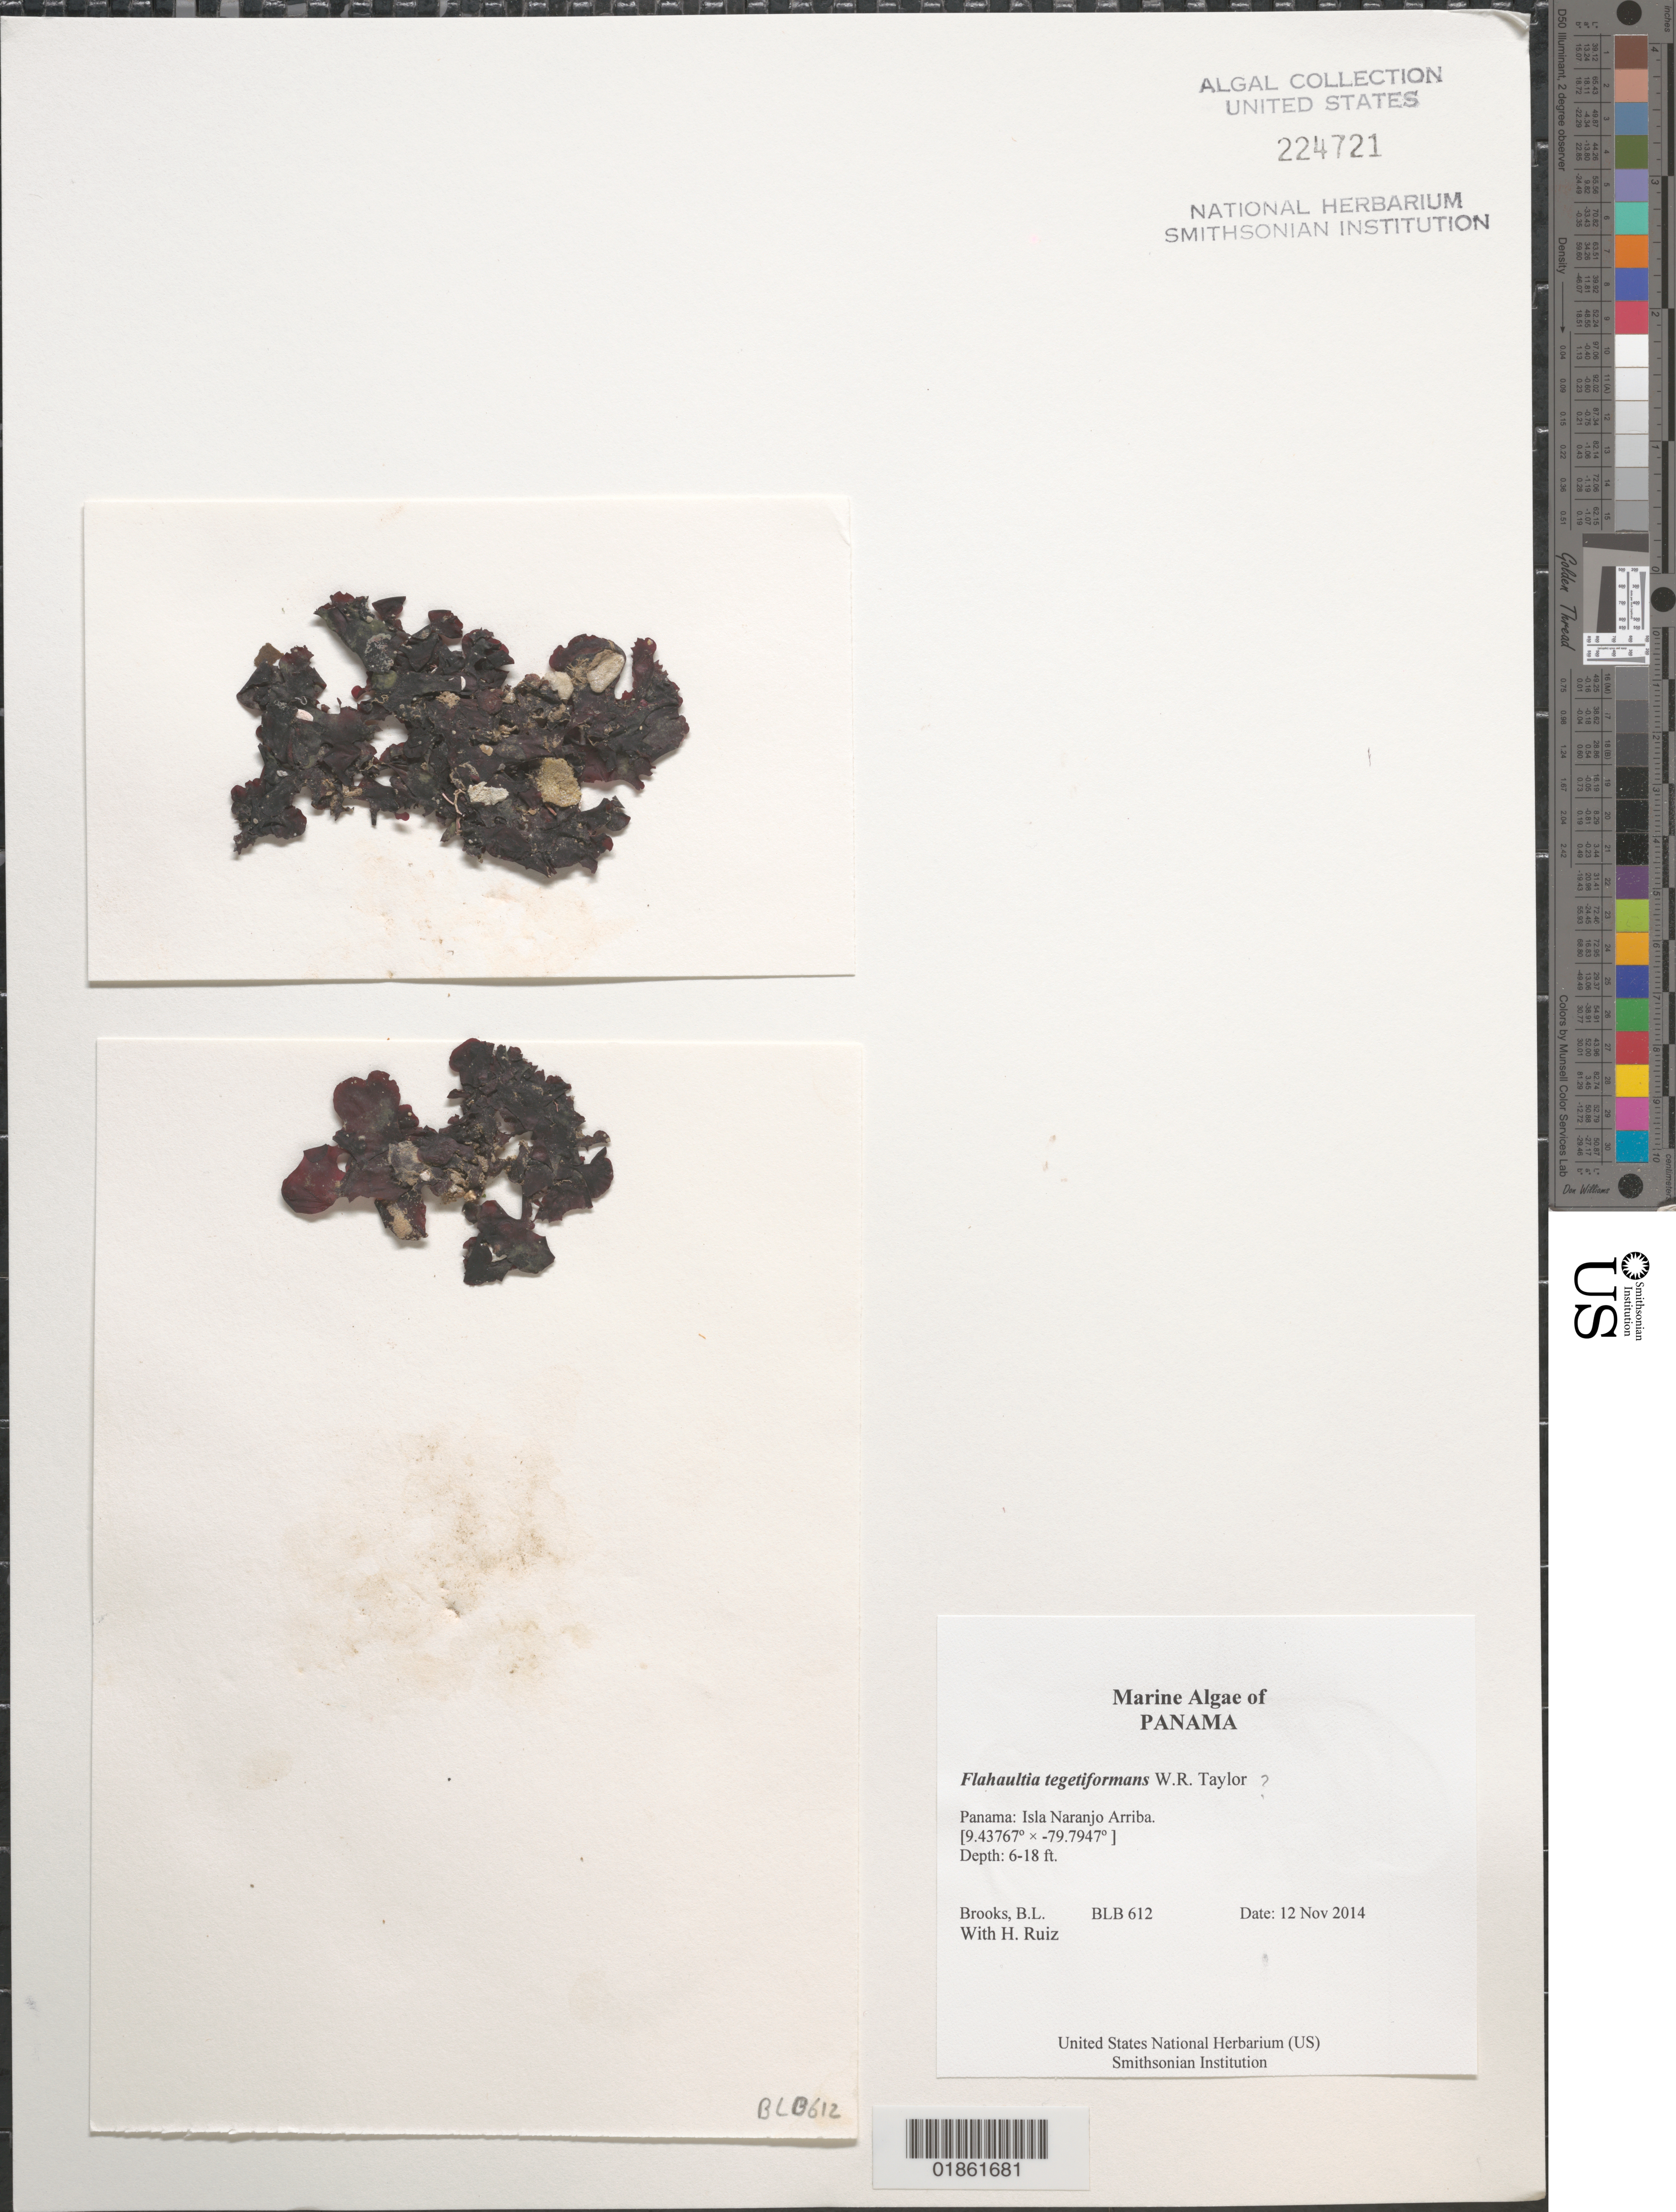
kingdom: Plantae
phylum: Rhodophyta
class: Florideophyceae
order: Gigartinales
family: Solieriaceae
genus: Flahaultia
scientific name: Flahaultia tegetiformans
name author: W.R. Taylor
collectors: B. Brooks & H. Ruiz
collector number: BLB612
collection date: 2014-11-12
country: Panama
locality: Isla Naranjo Arriba.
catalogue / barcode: US 224721